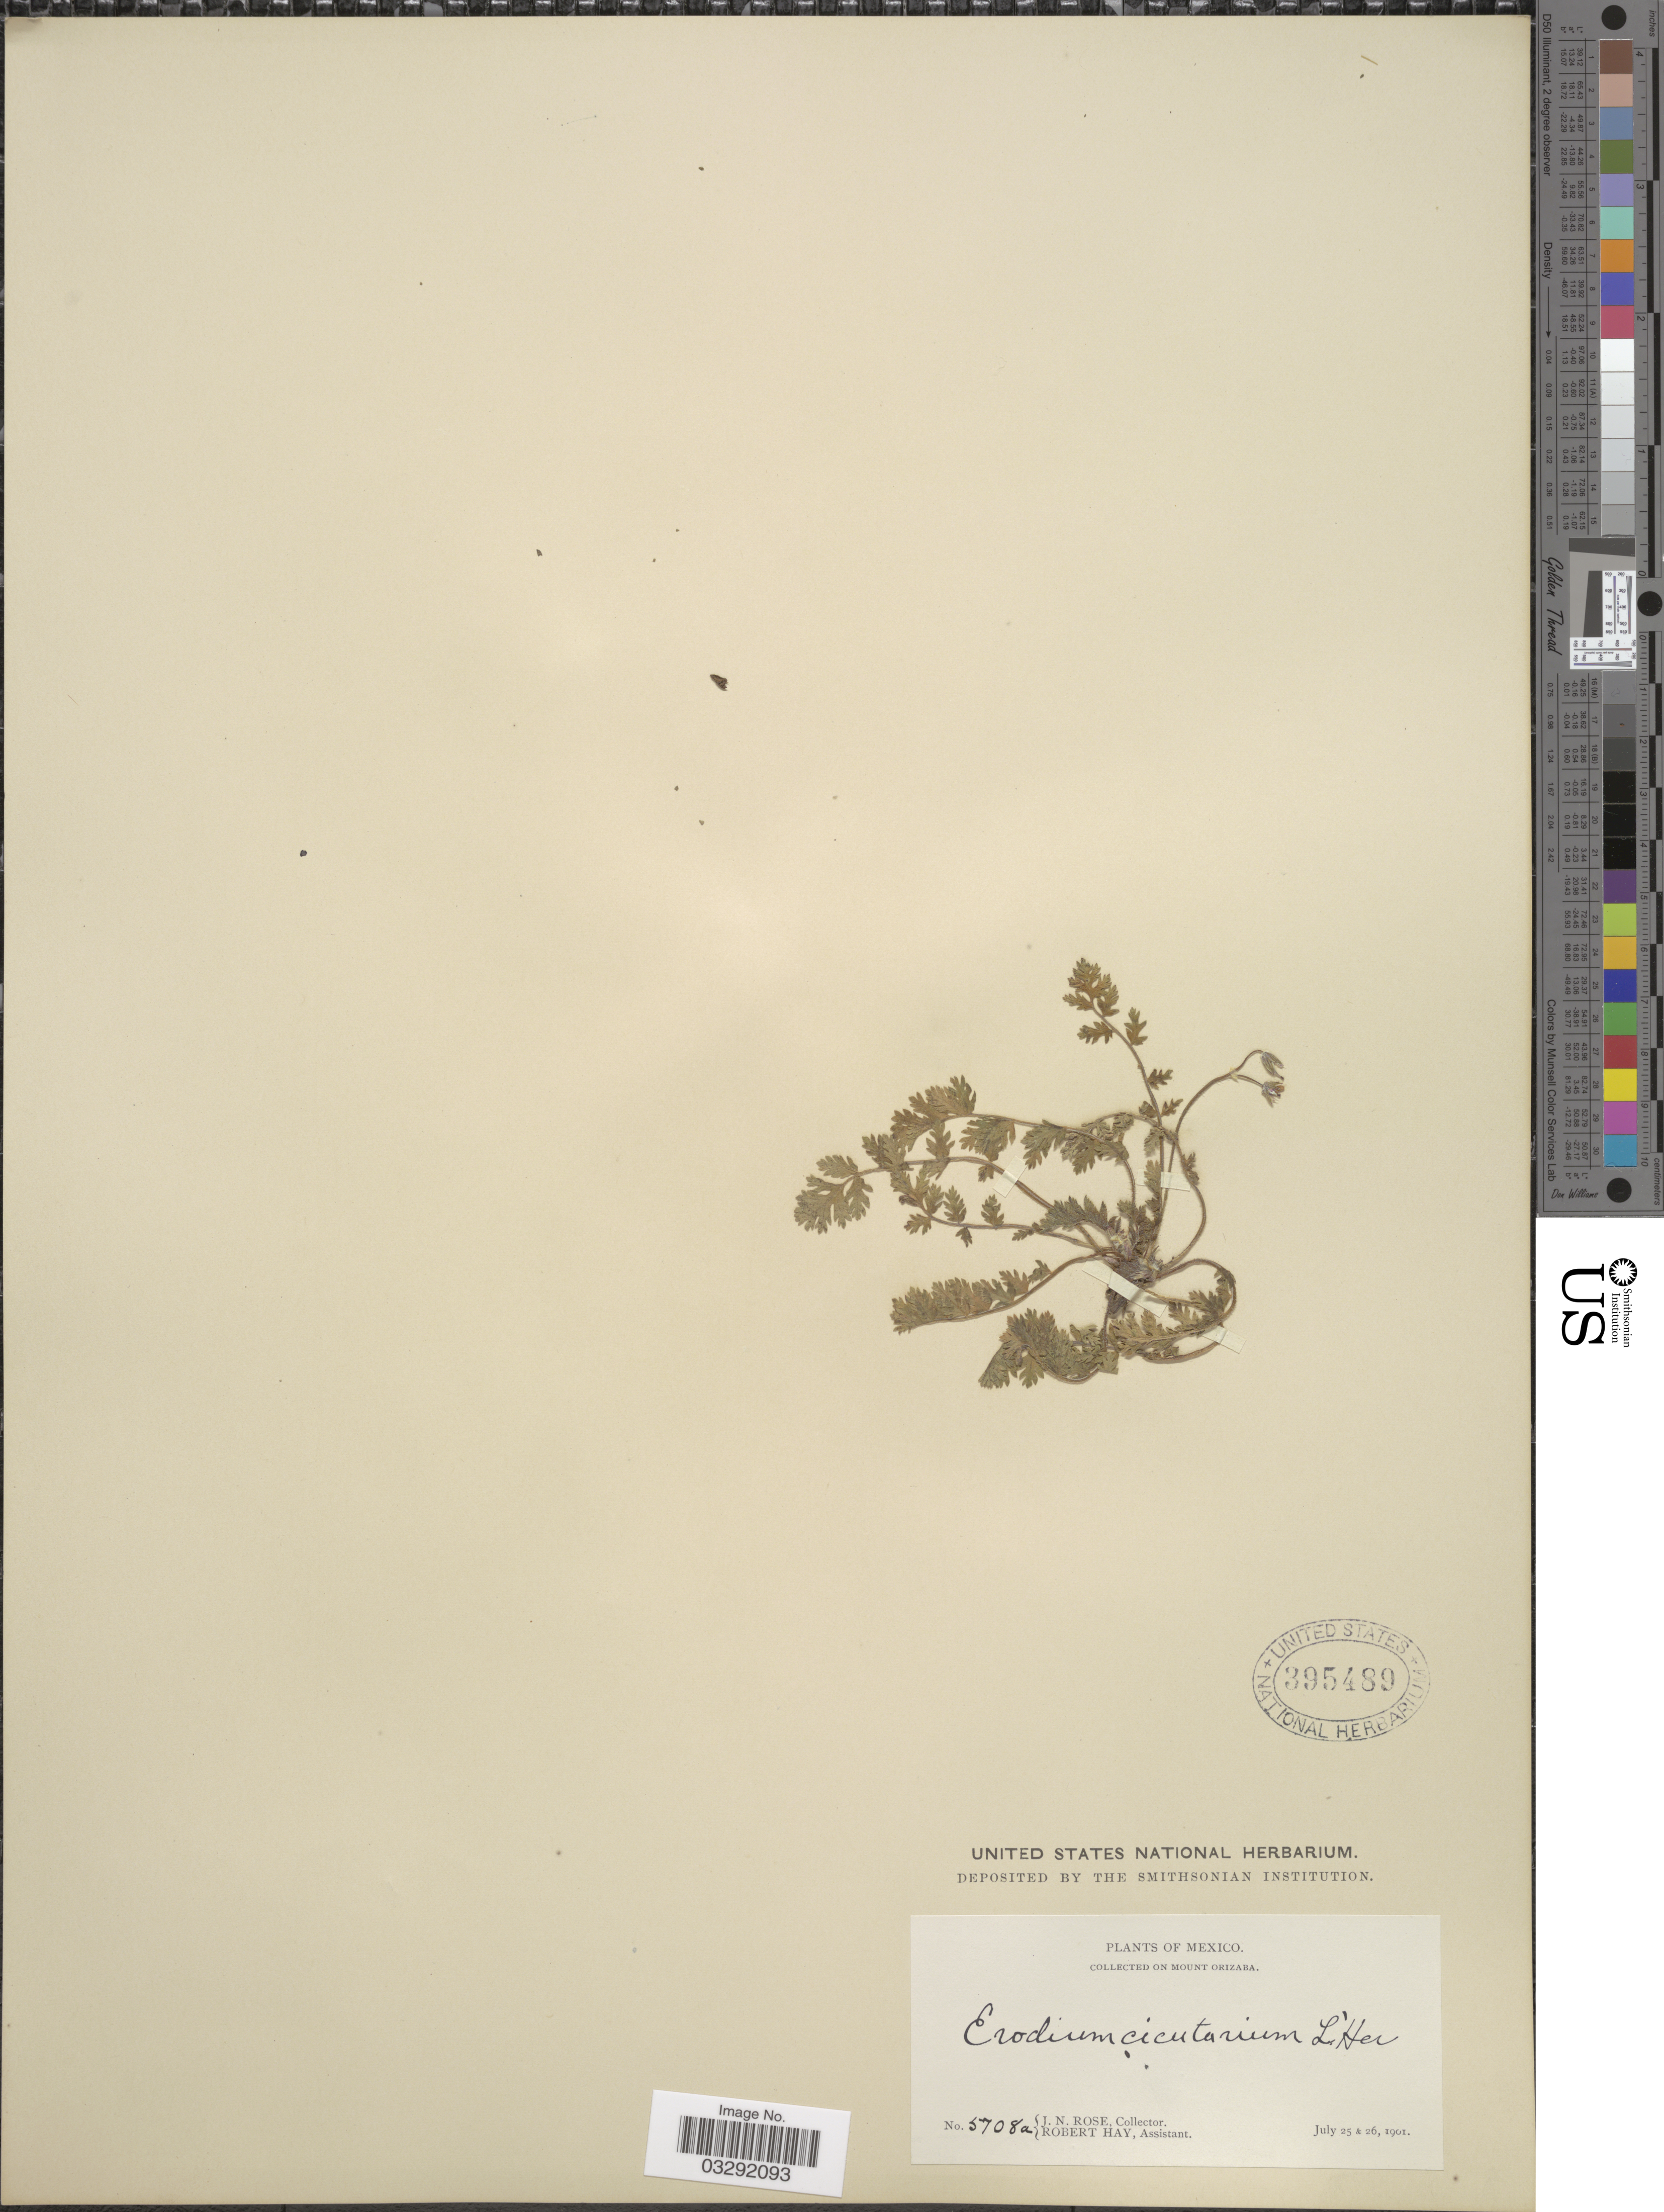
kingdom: Plantae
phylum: Tracheophyta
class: Magnoliopsida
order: Geraniales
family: Geraniaceae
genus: Erodium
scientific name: Erodium cicutarium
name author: (L.) L'Hér.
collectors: J. N. Rose & R. Hay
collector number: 5708a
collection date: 1901-07-25/1901-07-26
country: Mexico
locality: Mount Orizaba.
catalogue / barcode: US 395489